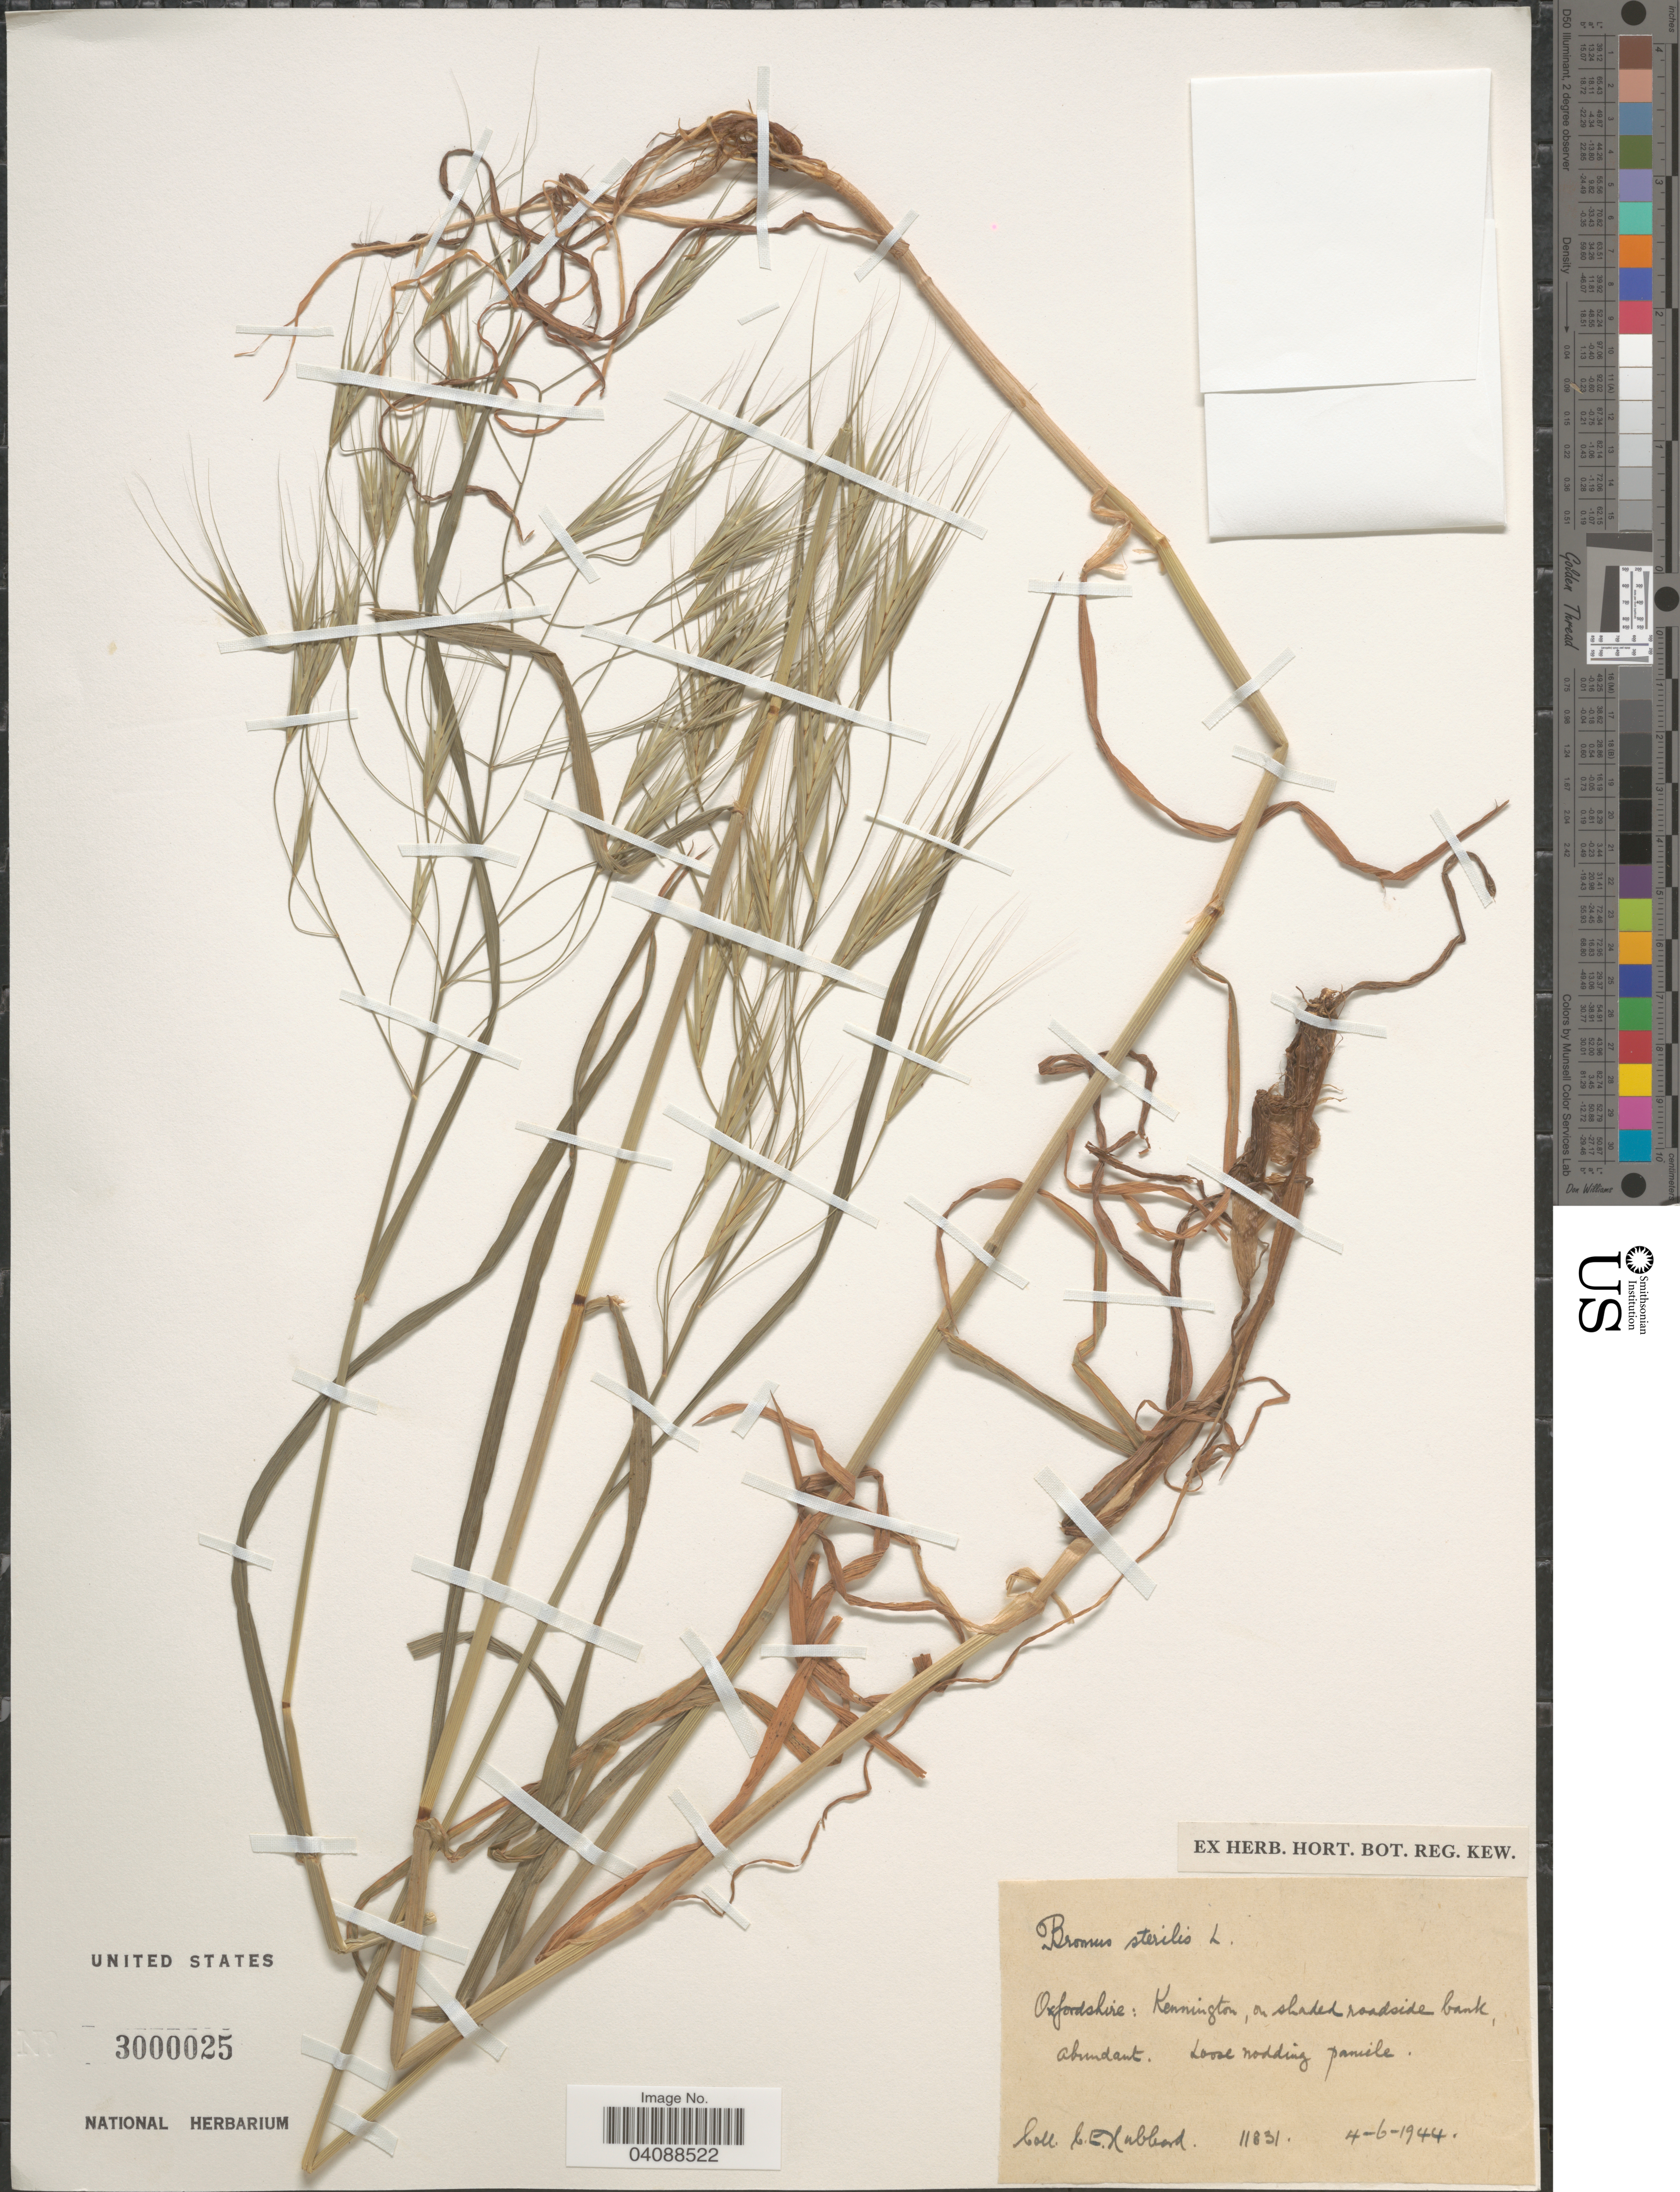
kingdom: Plantae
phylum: Tracheophyta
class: Liliopsida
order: Poales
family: Poaceae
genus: Bromus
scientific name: Bromus sterilis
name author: L.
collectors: C. E. Hubbard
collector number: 11831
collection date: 1944-06-04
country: United Kingdom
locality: Oxfordshire: Kennington, on shaded roadside bank.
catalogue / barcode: US 3000025